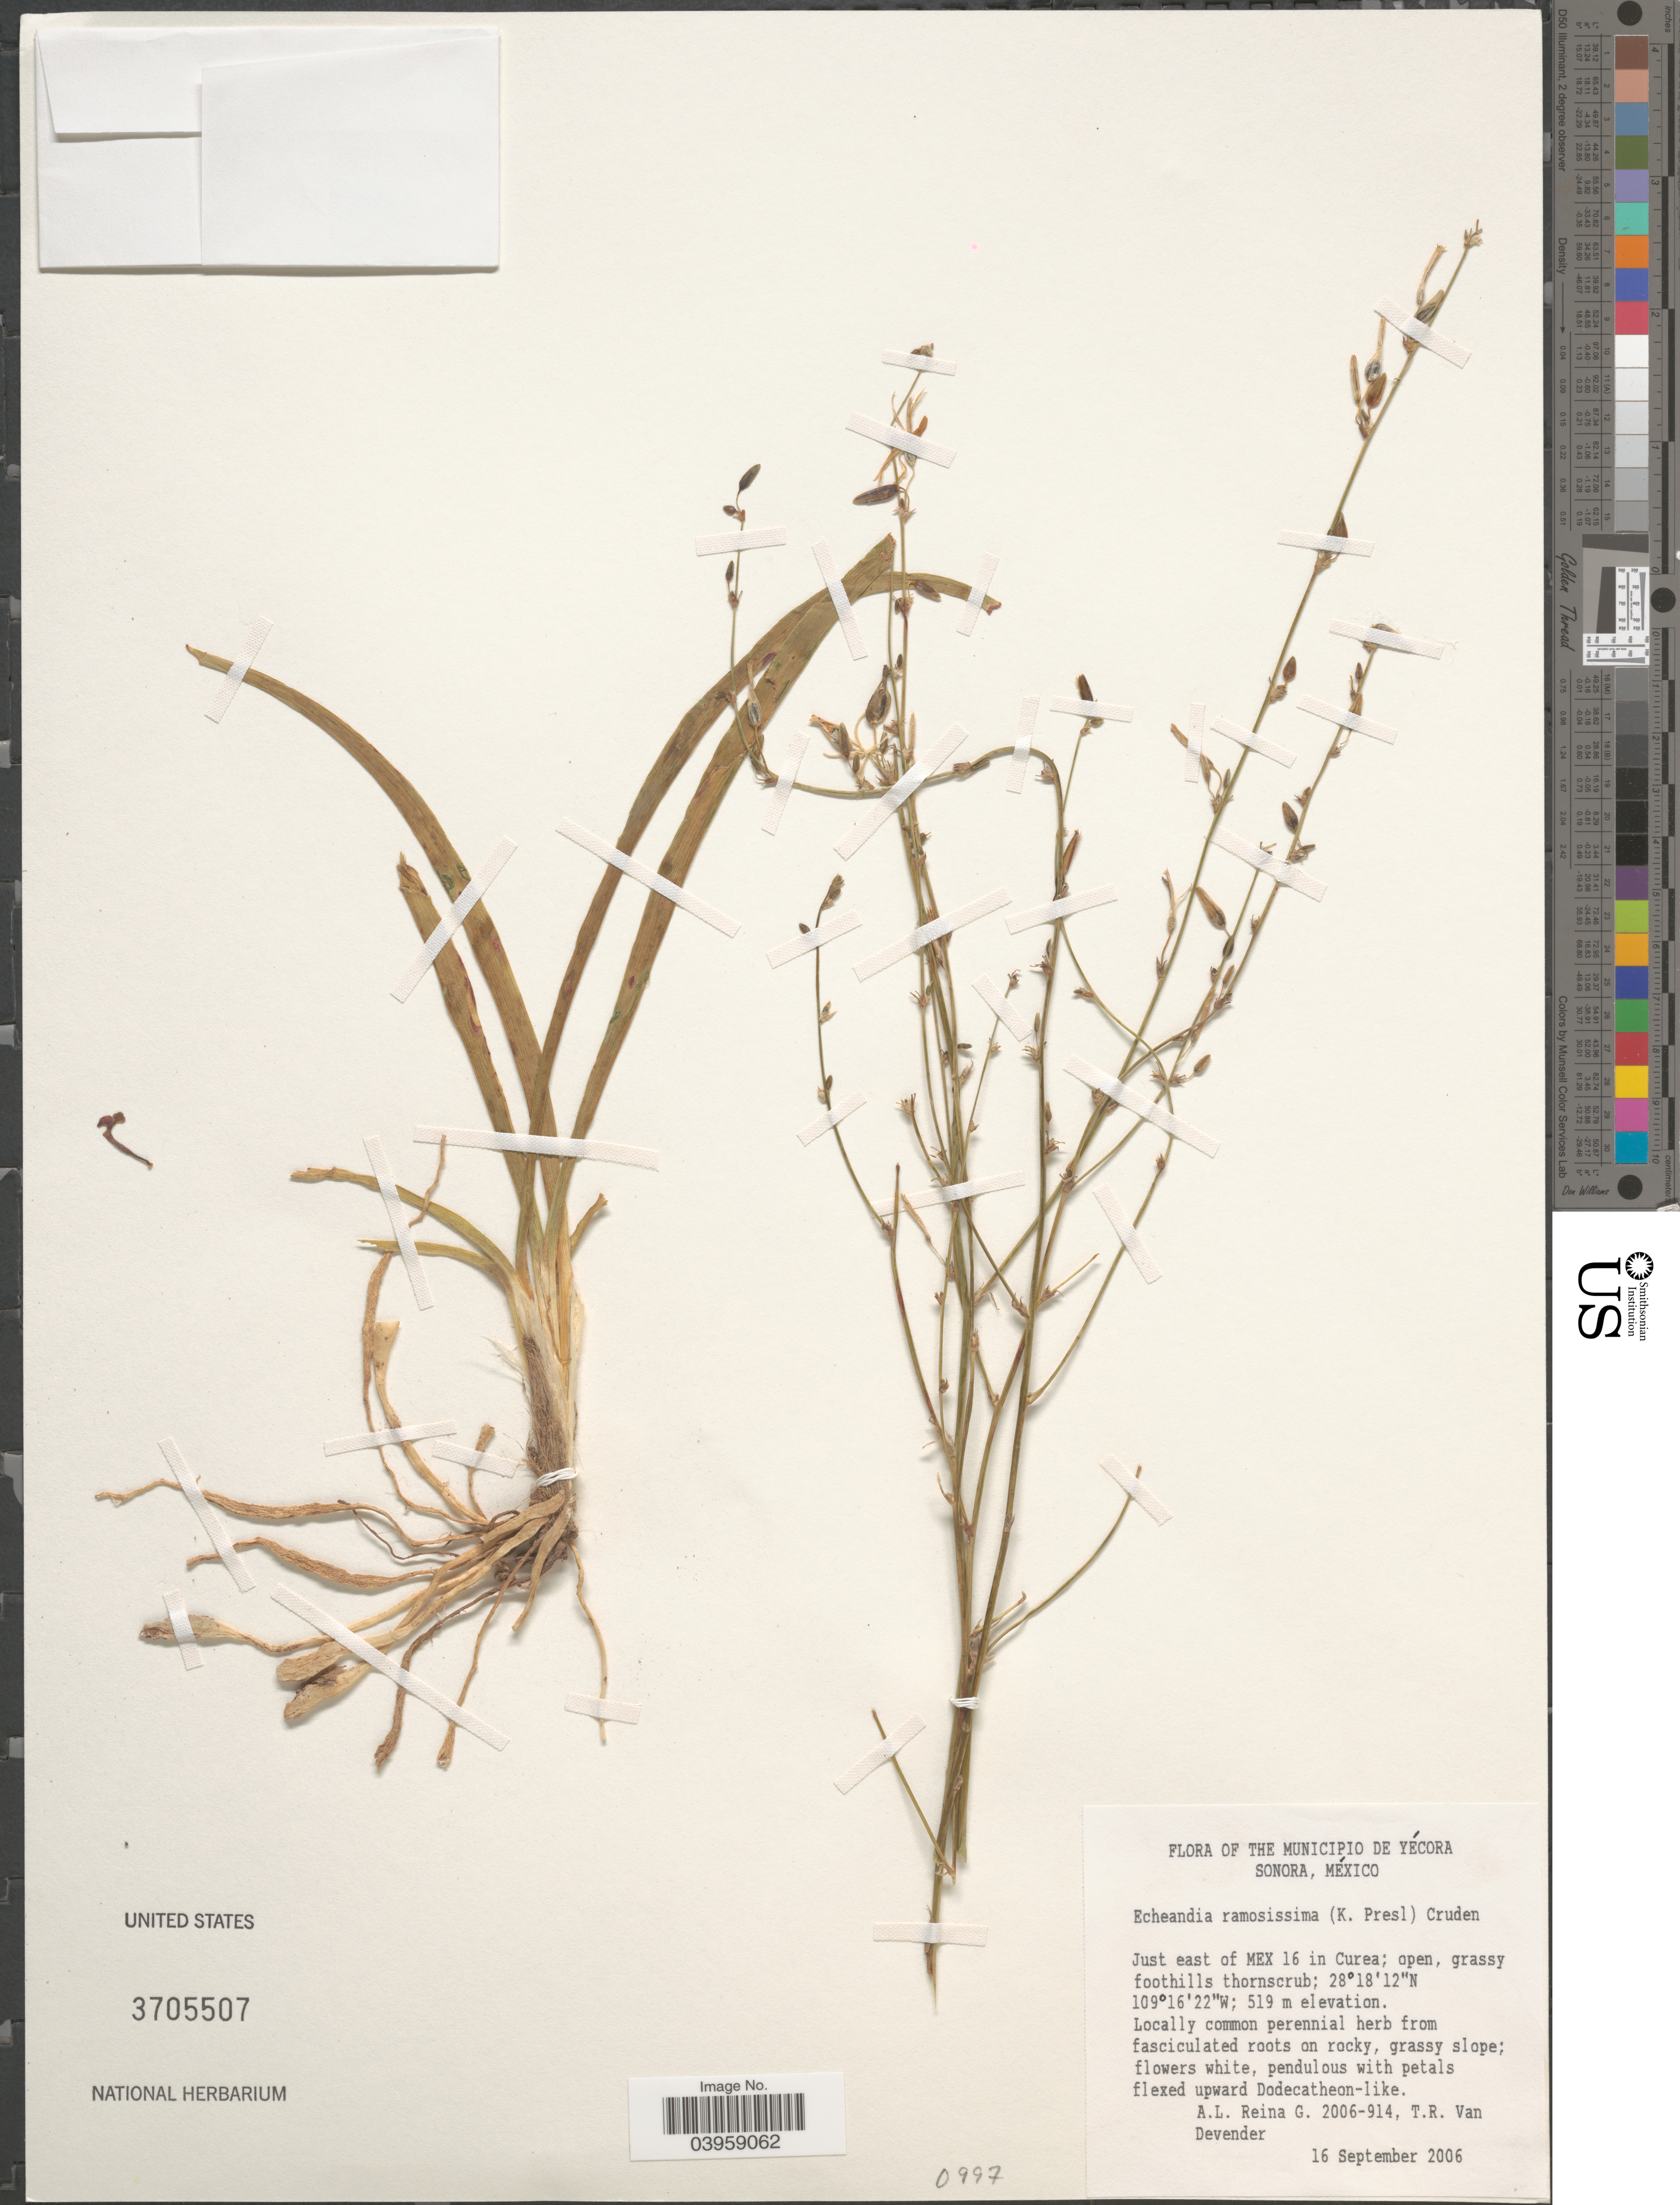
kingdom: Plantae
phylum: Tracheophyta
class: Liliopsida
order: Asparagales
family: Asparagaceae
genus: Echeandia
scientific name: Echeandia ramosissima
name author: (C. Presl) Cruden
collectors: A. L. Reina G. & T. R. Van Devender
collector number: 2006-914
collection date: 2006-09-16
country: Mexico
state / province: Sonora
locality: The Municipio de Yécora. Just east of MEX 16 in Curea.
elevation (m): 519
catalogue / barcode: US 3705507